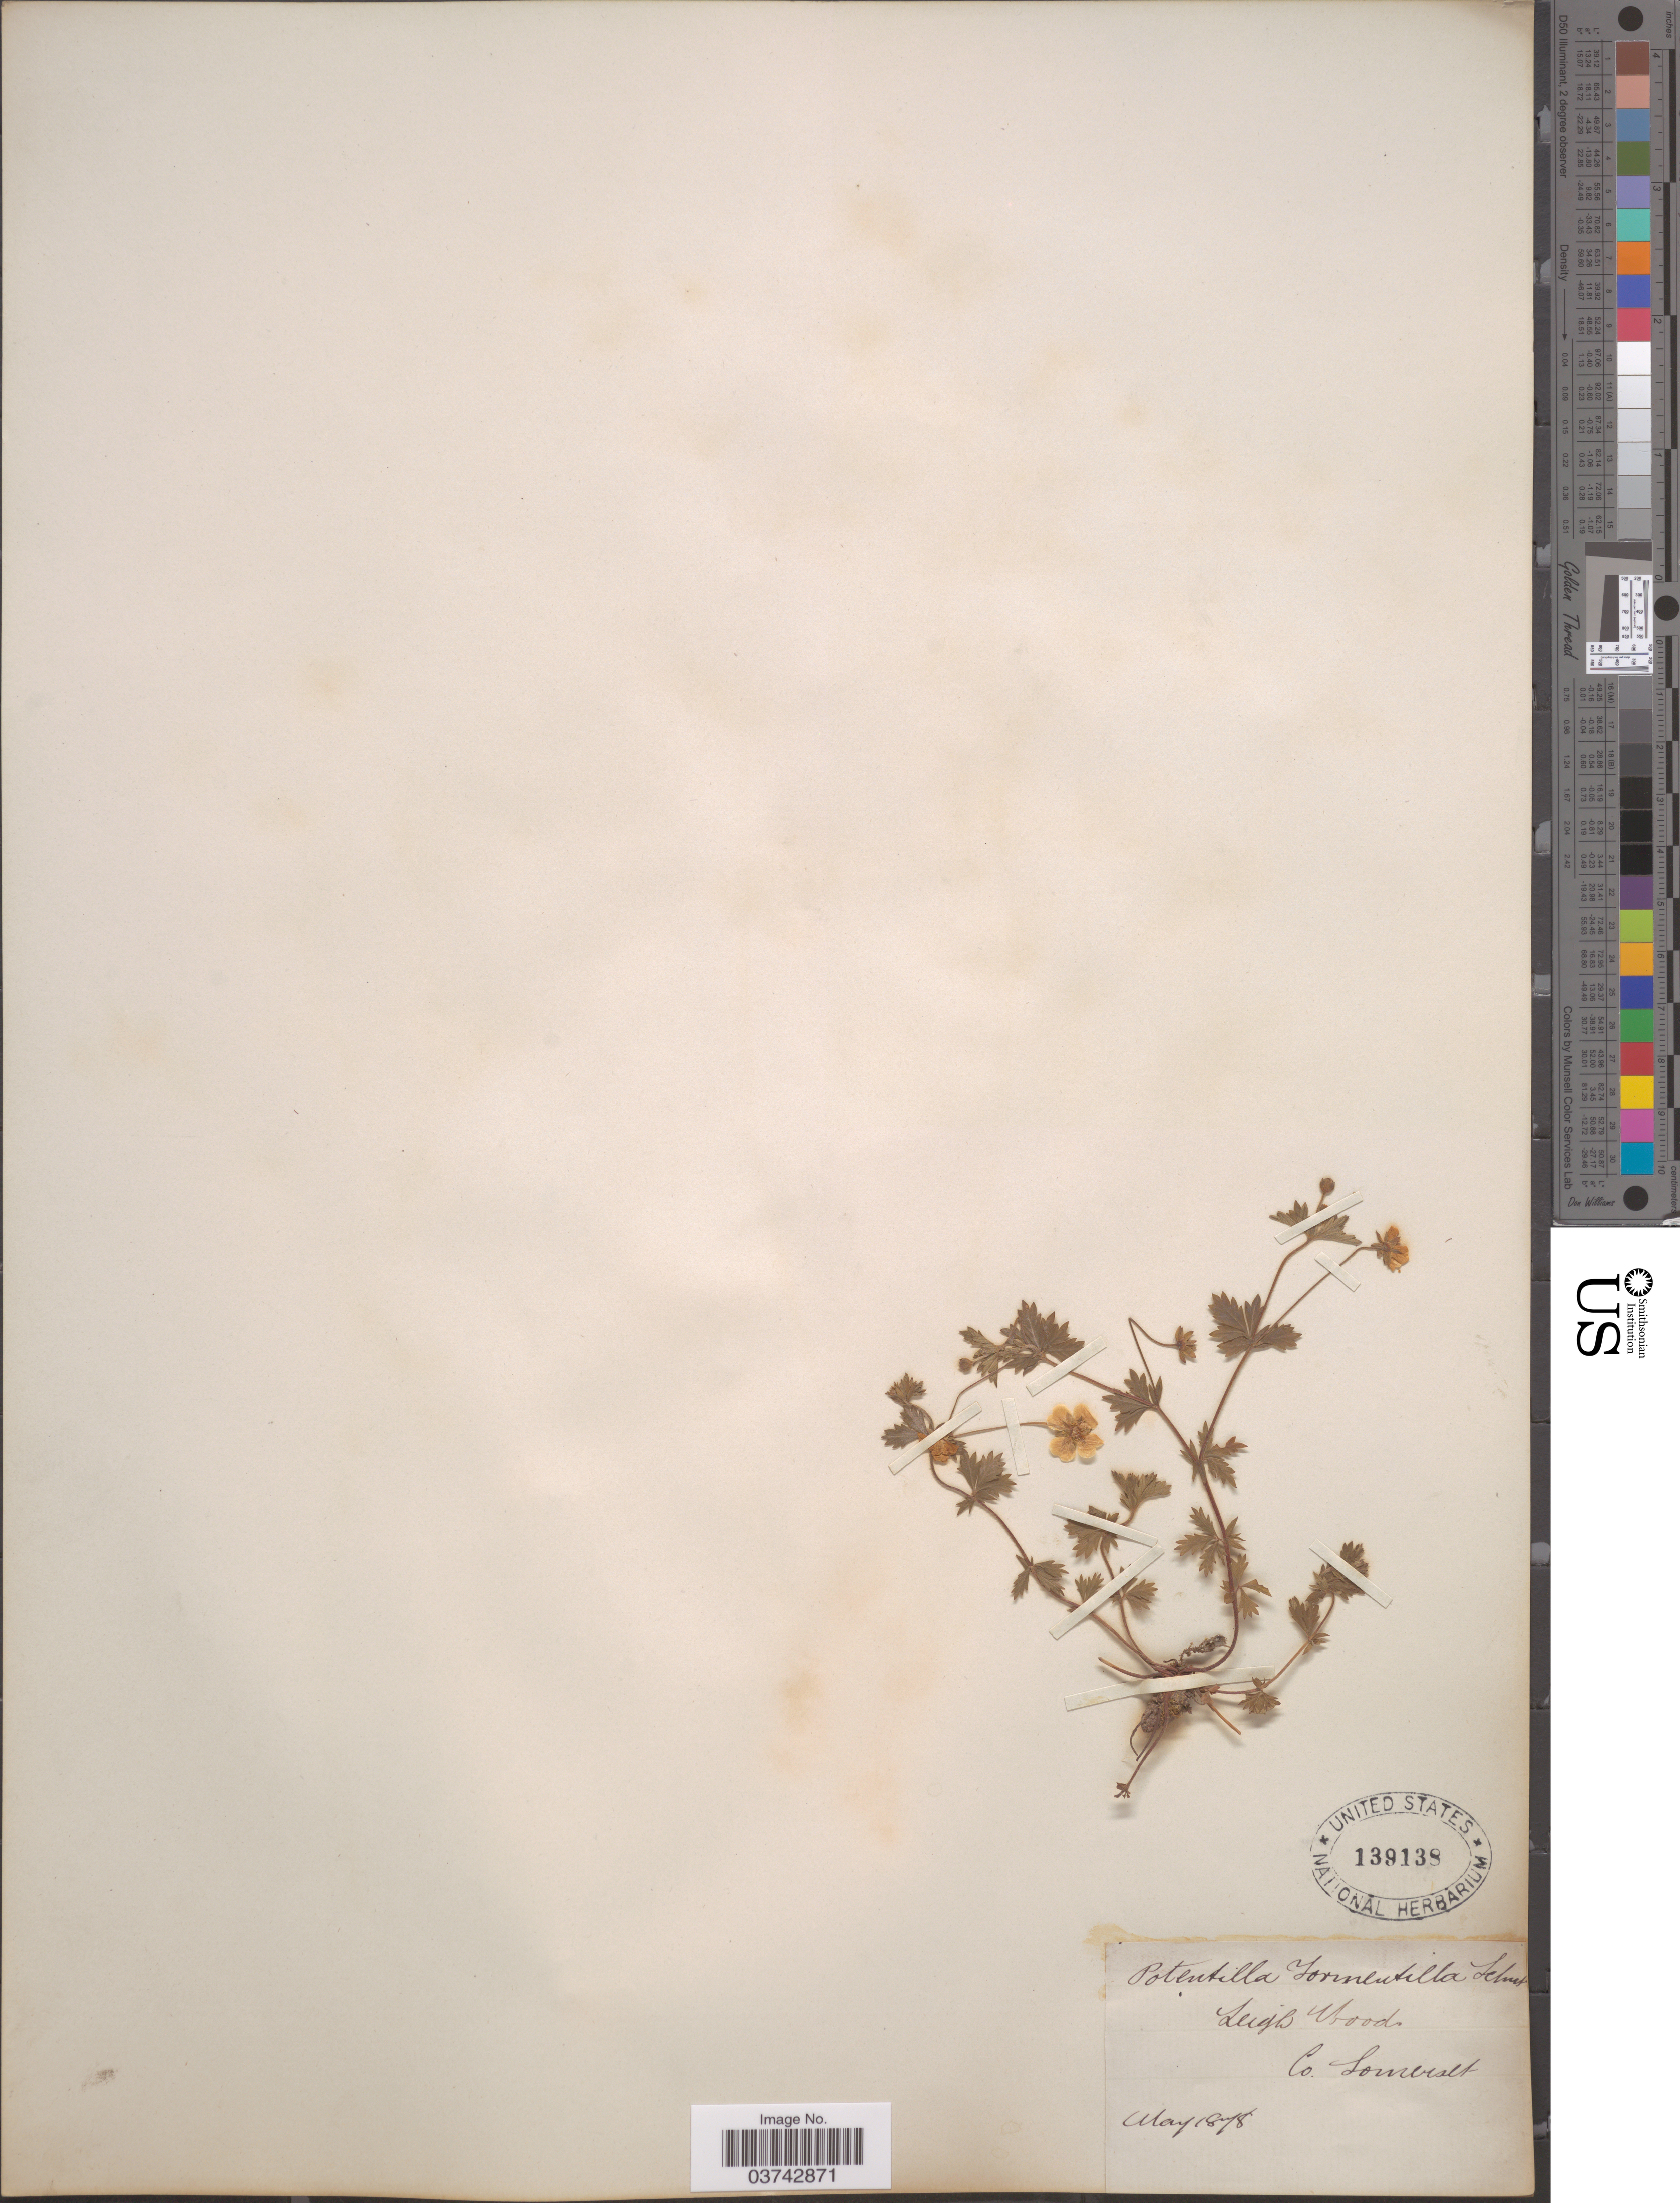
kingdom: Plantae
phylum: Tracheophyta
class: Magnoliopsida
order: Rosales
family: Rosaceae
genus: Potentilla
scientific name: Potentilla tormentilla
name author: Neck.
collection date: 1878-05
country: United Kingdom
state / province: England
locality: Co. Somerset. Leigh Woods.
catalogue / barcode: US 139138